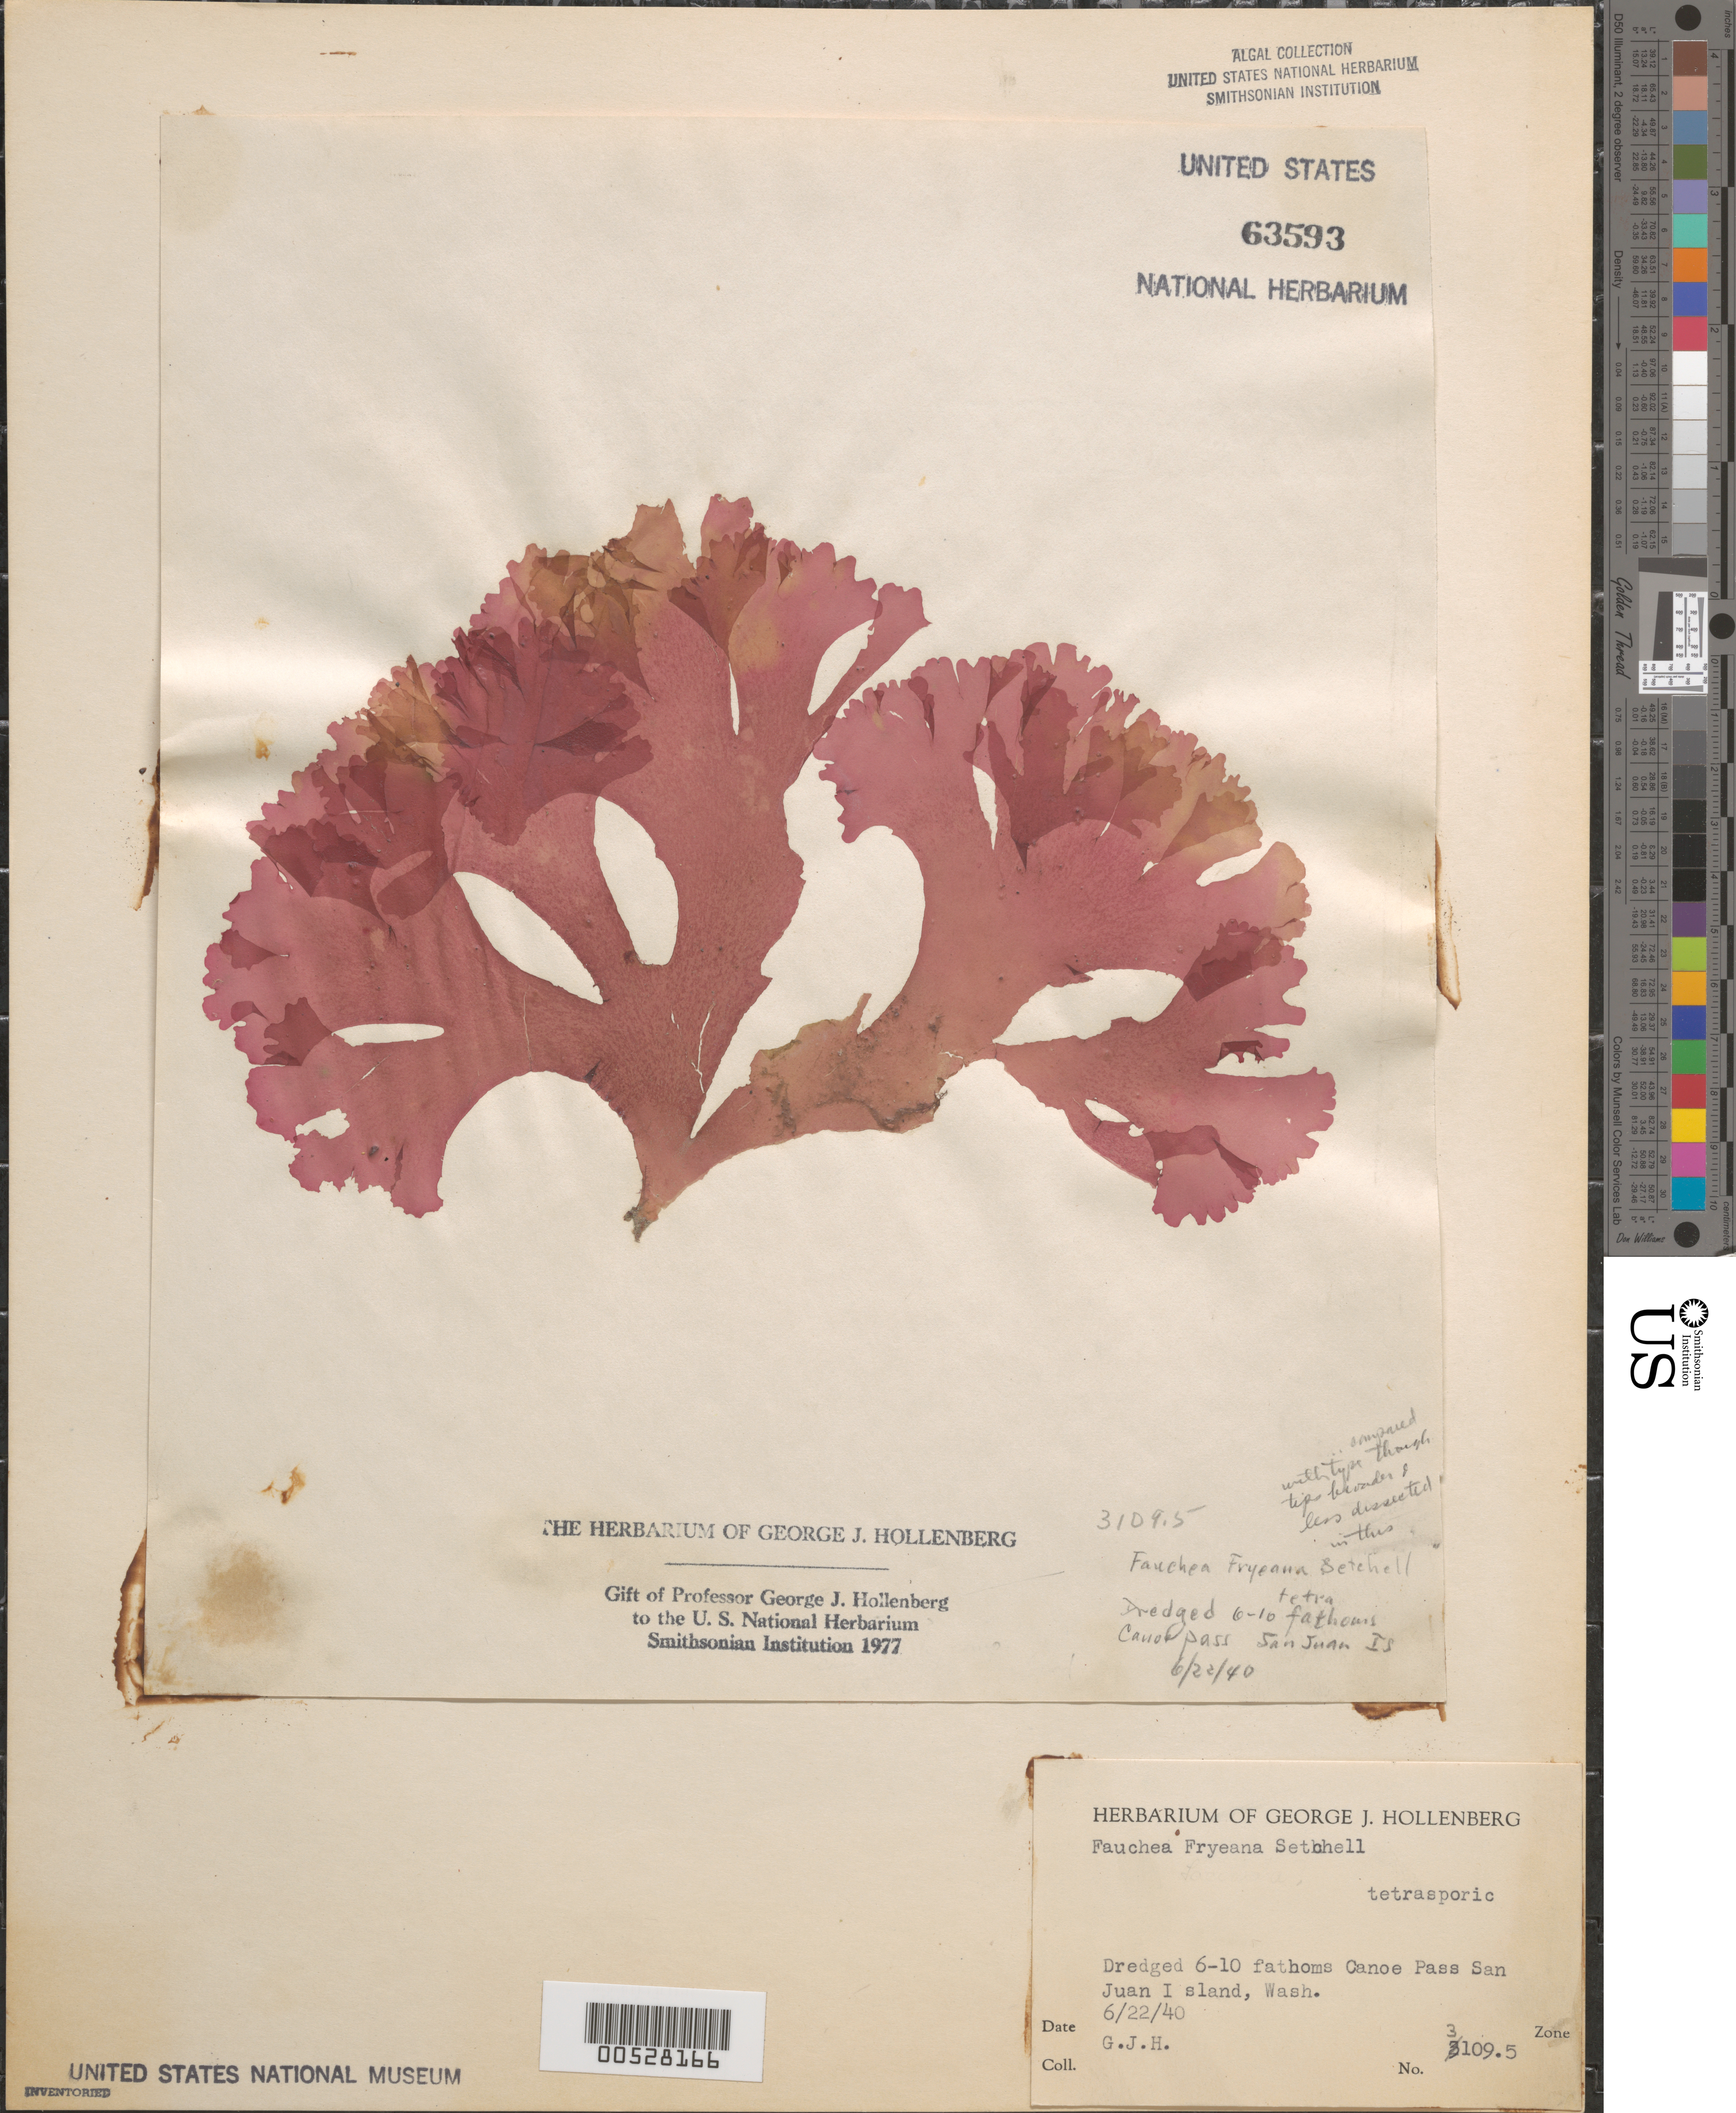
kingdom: Plantae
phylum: Rhodophyta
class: Florideophyceae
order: Rhodymeniales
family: Faucheaceae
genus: Gloiocladia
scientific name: Gloiocladia fryeana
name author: (Setchell) N. Sánchez & Rodríguez-Prieto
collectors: G. Hollenberg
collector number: GJH 3109.5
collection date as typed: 22 Jun 1940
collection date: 1940-06-22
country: United States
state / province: Washington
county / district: San Juan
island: San Juan Island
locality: Canoe Pass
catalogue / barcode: US 63593